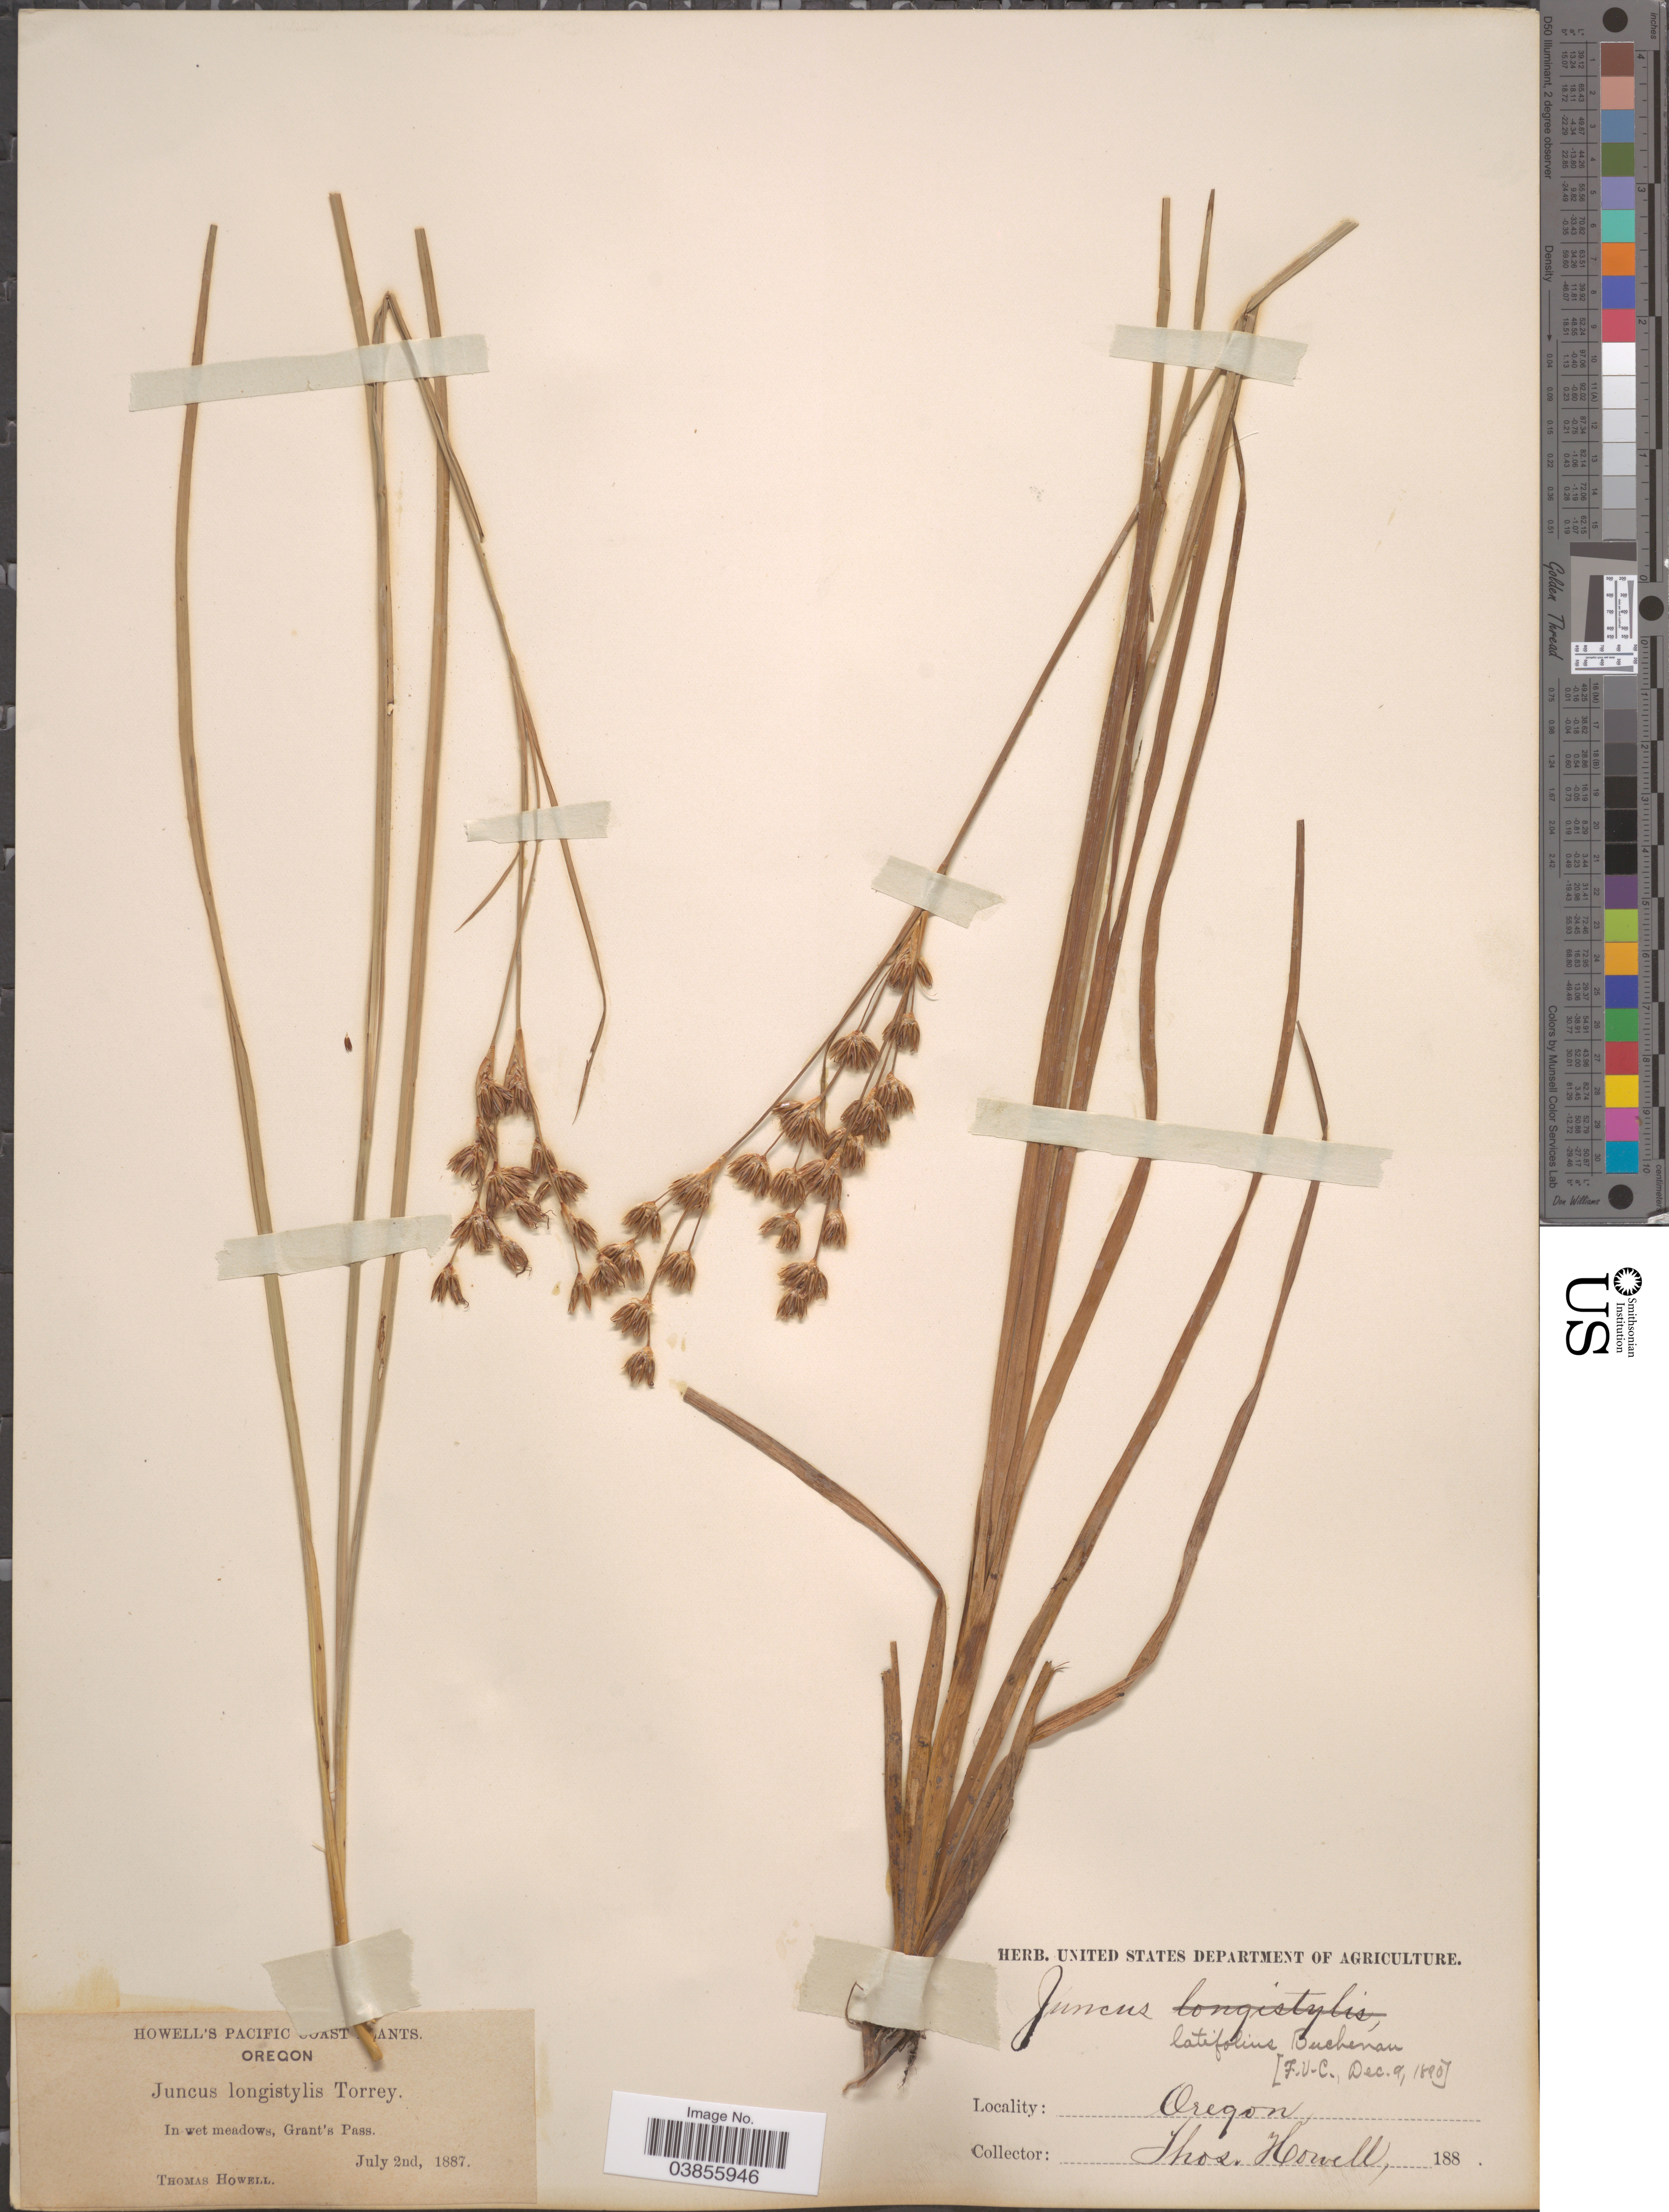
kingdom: Plantae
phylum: Tracheophyta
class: Liliopsida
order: Poales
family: Juncaceae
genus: Juncus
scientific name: Juncus orthophyllus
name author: Coville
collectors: T. Howell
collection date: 1887-07-02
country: United States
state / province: Oregon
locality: Pacific Coast. Grant's Pass.